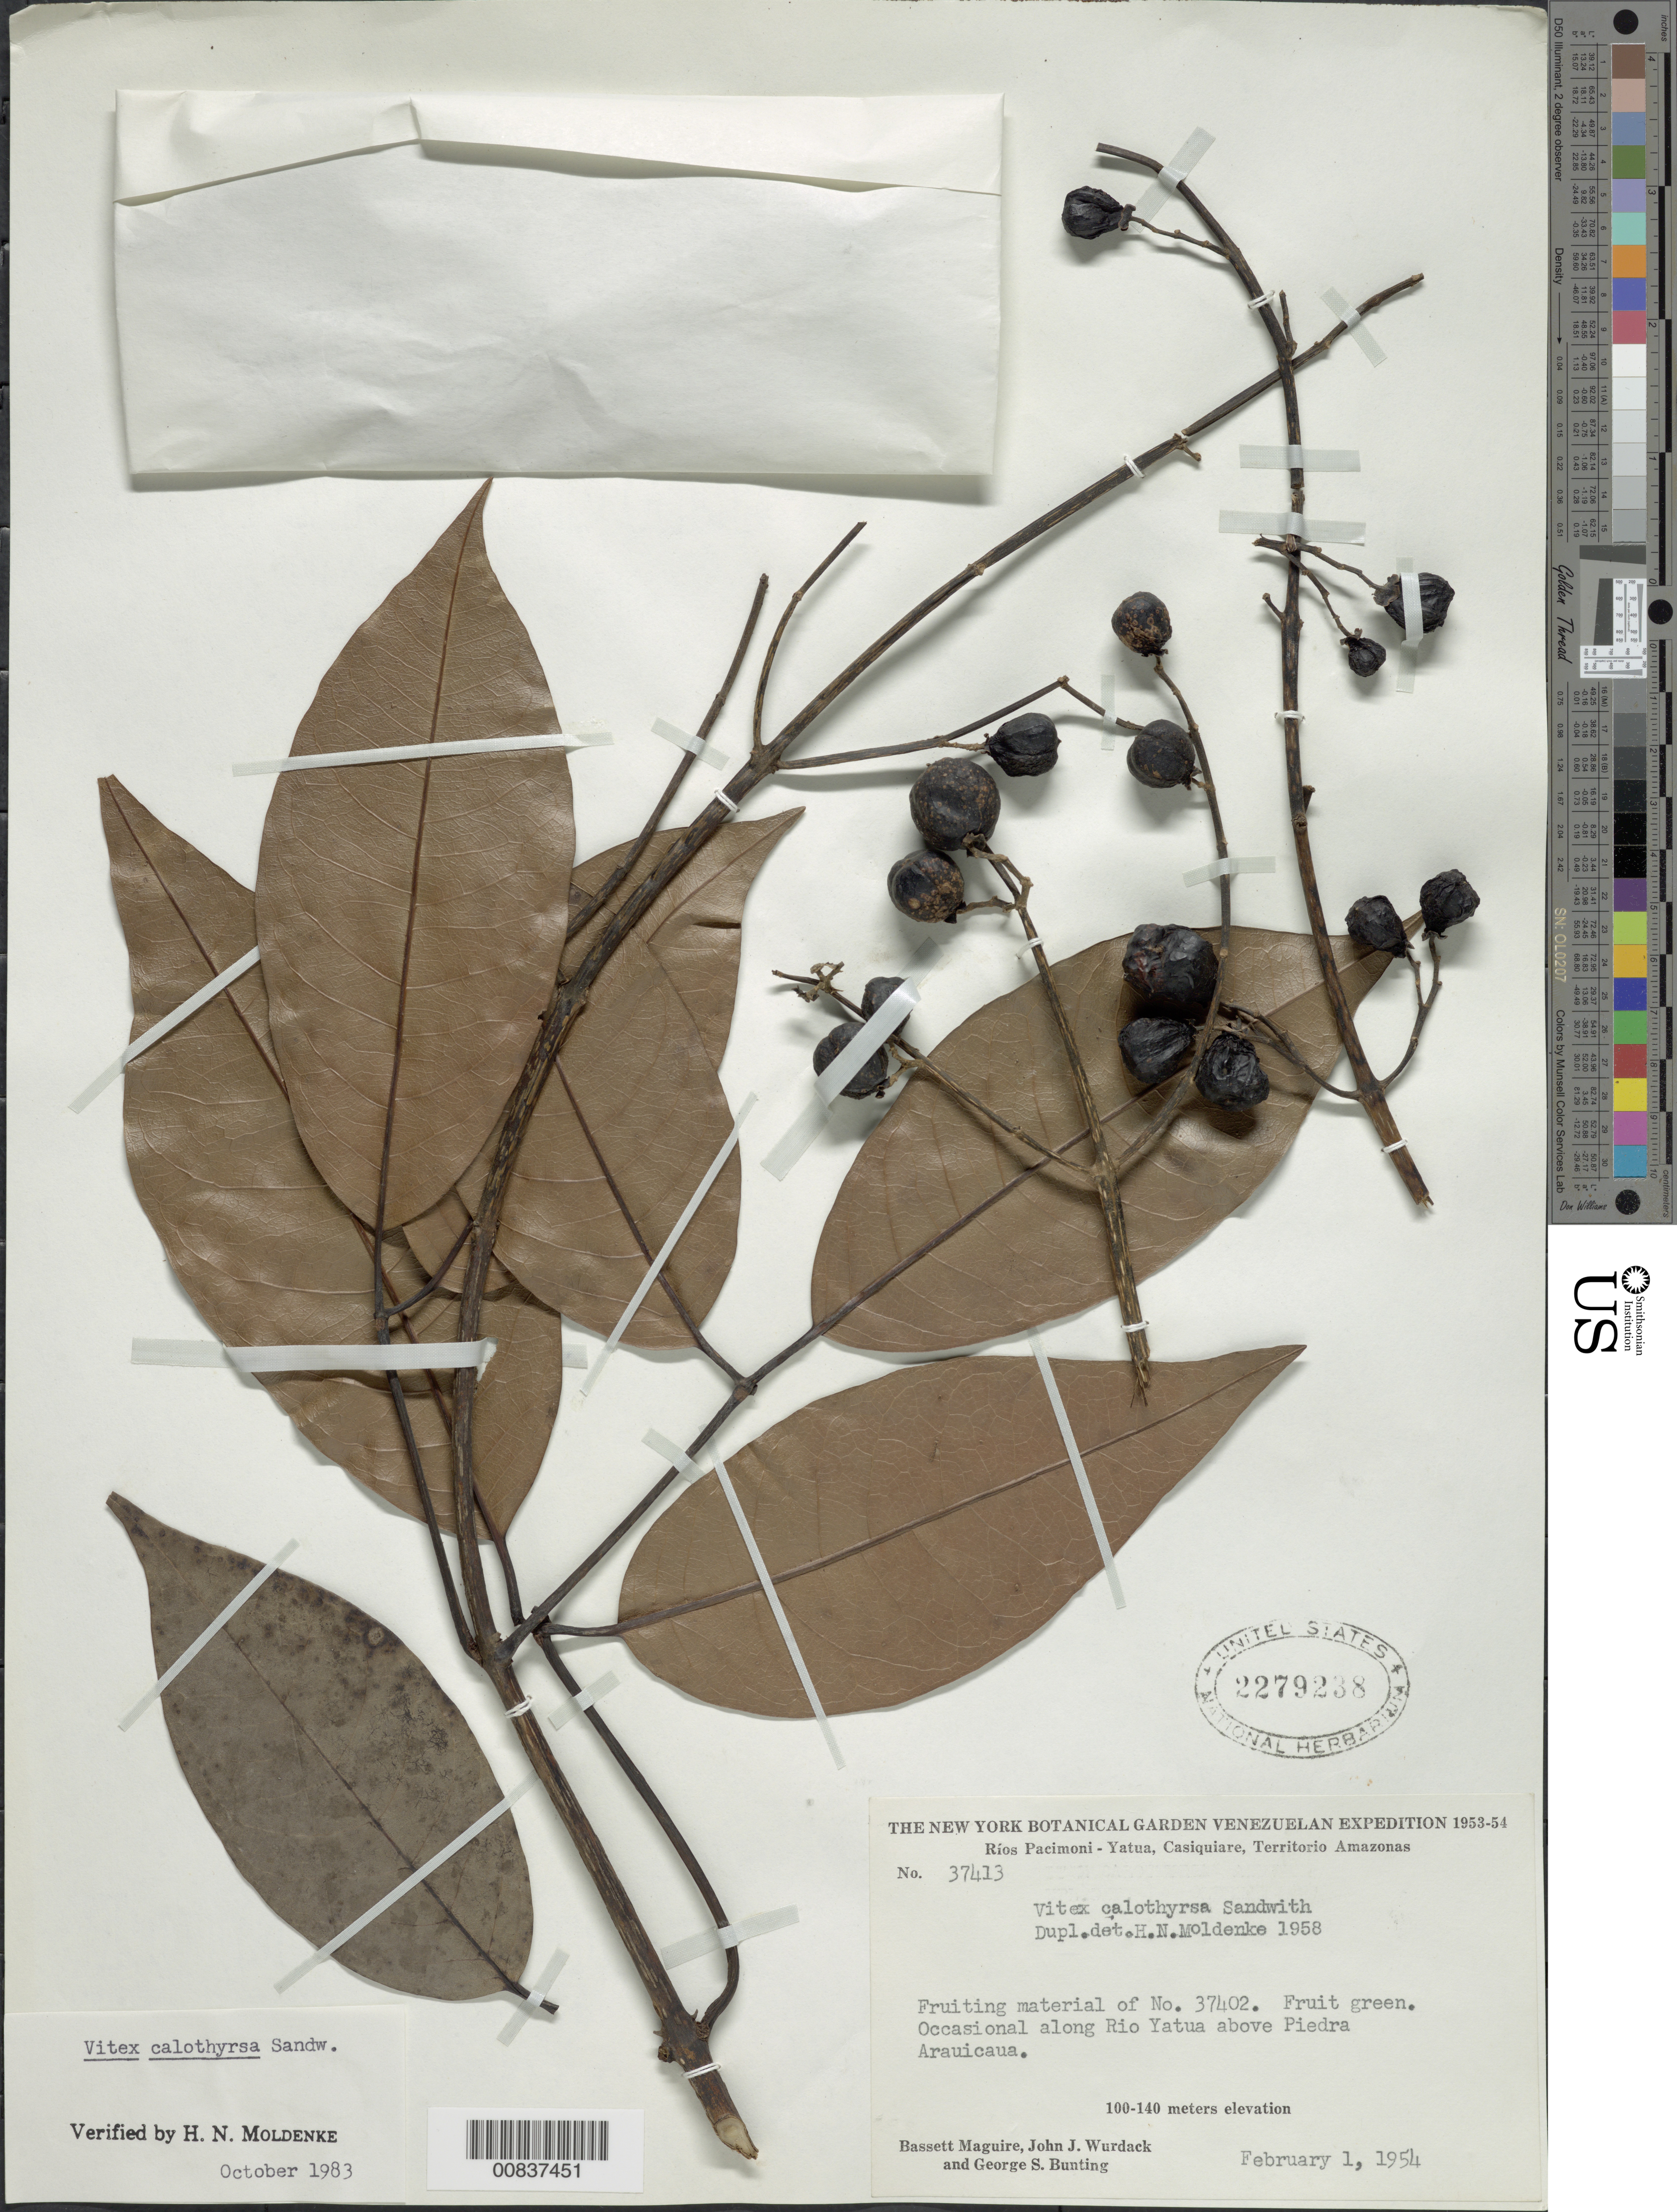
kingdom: Plantae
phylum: Tracheophyta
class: Magnoliopsida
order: Lamiales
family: Lamiaceae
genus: Vitex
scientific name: Vitex calothyrsa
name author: Sandwith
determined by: Moldenke, H. N.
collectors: B. Maguire, J. J. Wurdack & G. S. Bunting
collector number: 37413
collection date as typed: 1-Feb-54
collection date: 1954-02-01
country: Venezuela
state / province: Amazonas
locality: Río Yatua, above Piedra Arauicaua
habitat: Along river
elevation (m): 100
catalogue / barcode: US 2279238